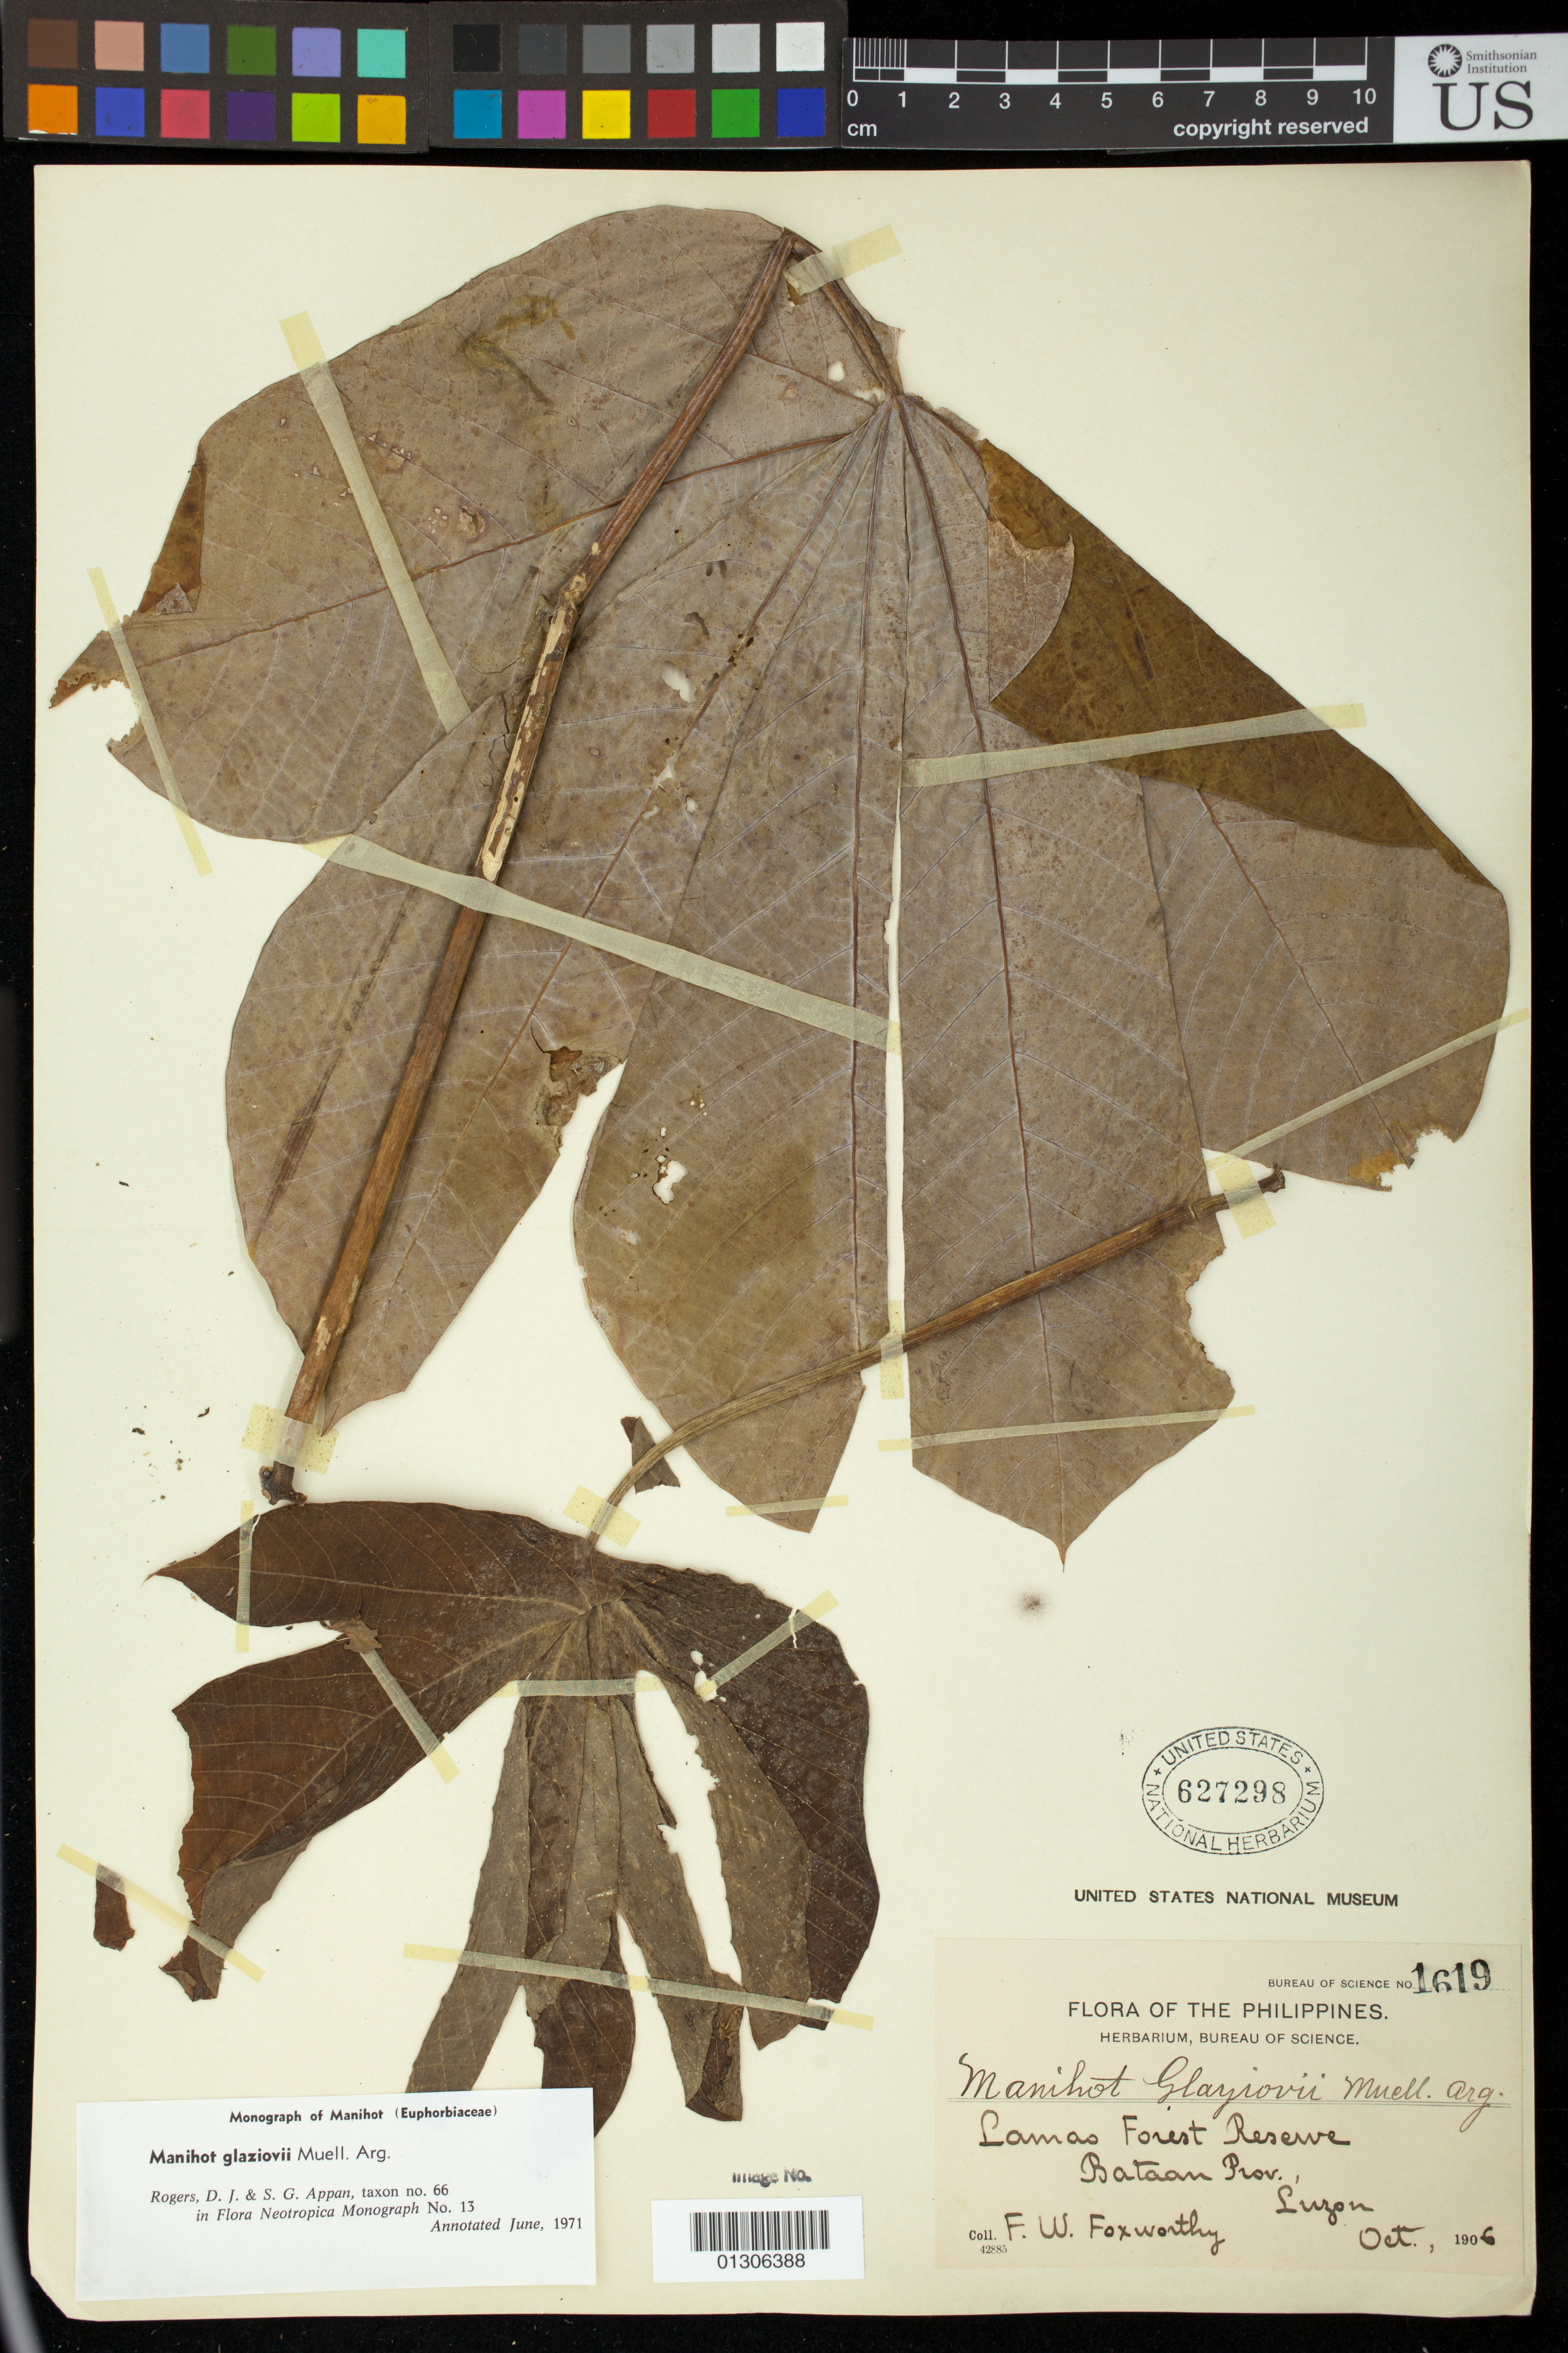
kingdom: Plantae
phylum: Tracheophyta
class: Magnoliopsida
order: Malpighiales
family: Euphorbiaceae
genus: Manihot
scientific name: Manihot glaziovii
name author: Müll. Arg.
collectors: F. W. Foxworthy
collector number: Bur. Sci. 1619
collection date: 1906-10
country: Philippines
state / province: Central Luzon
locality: Lamas Forest Reserve, Bataan Prov., Luzon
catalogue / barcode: US 627298